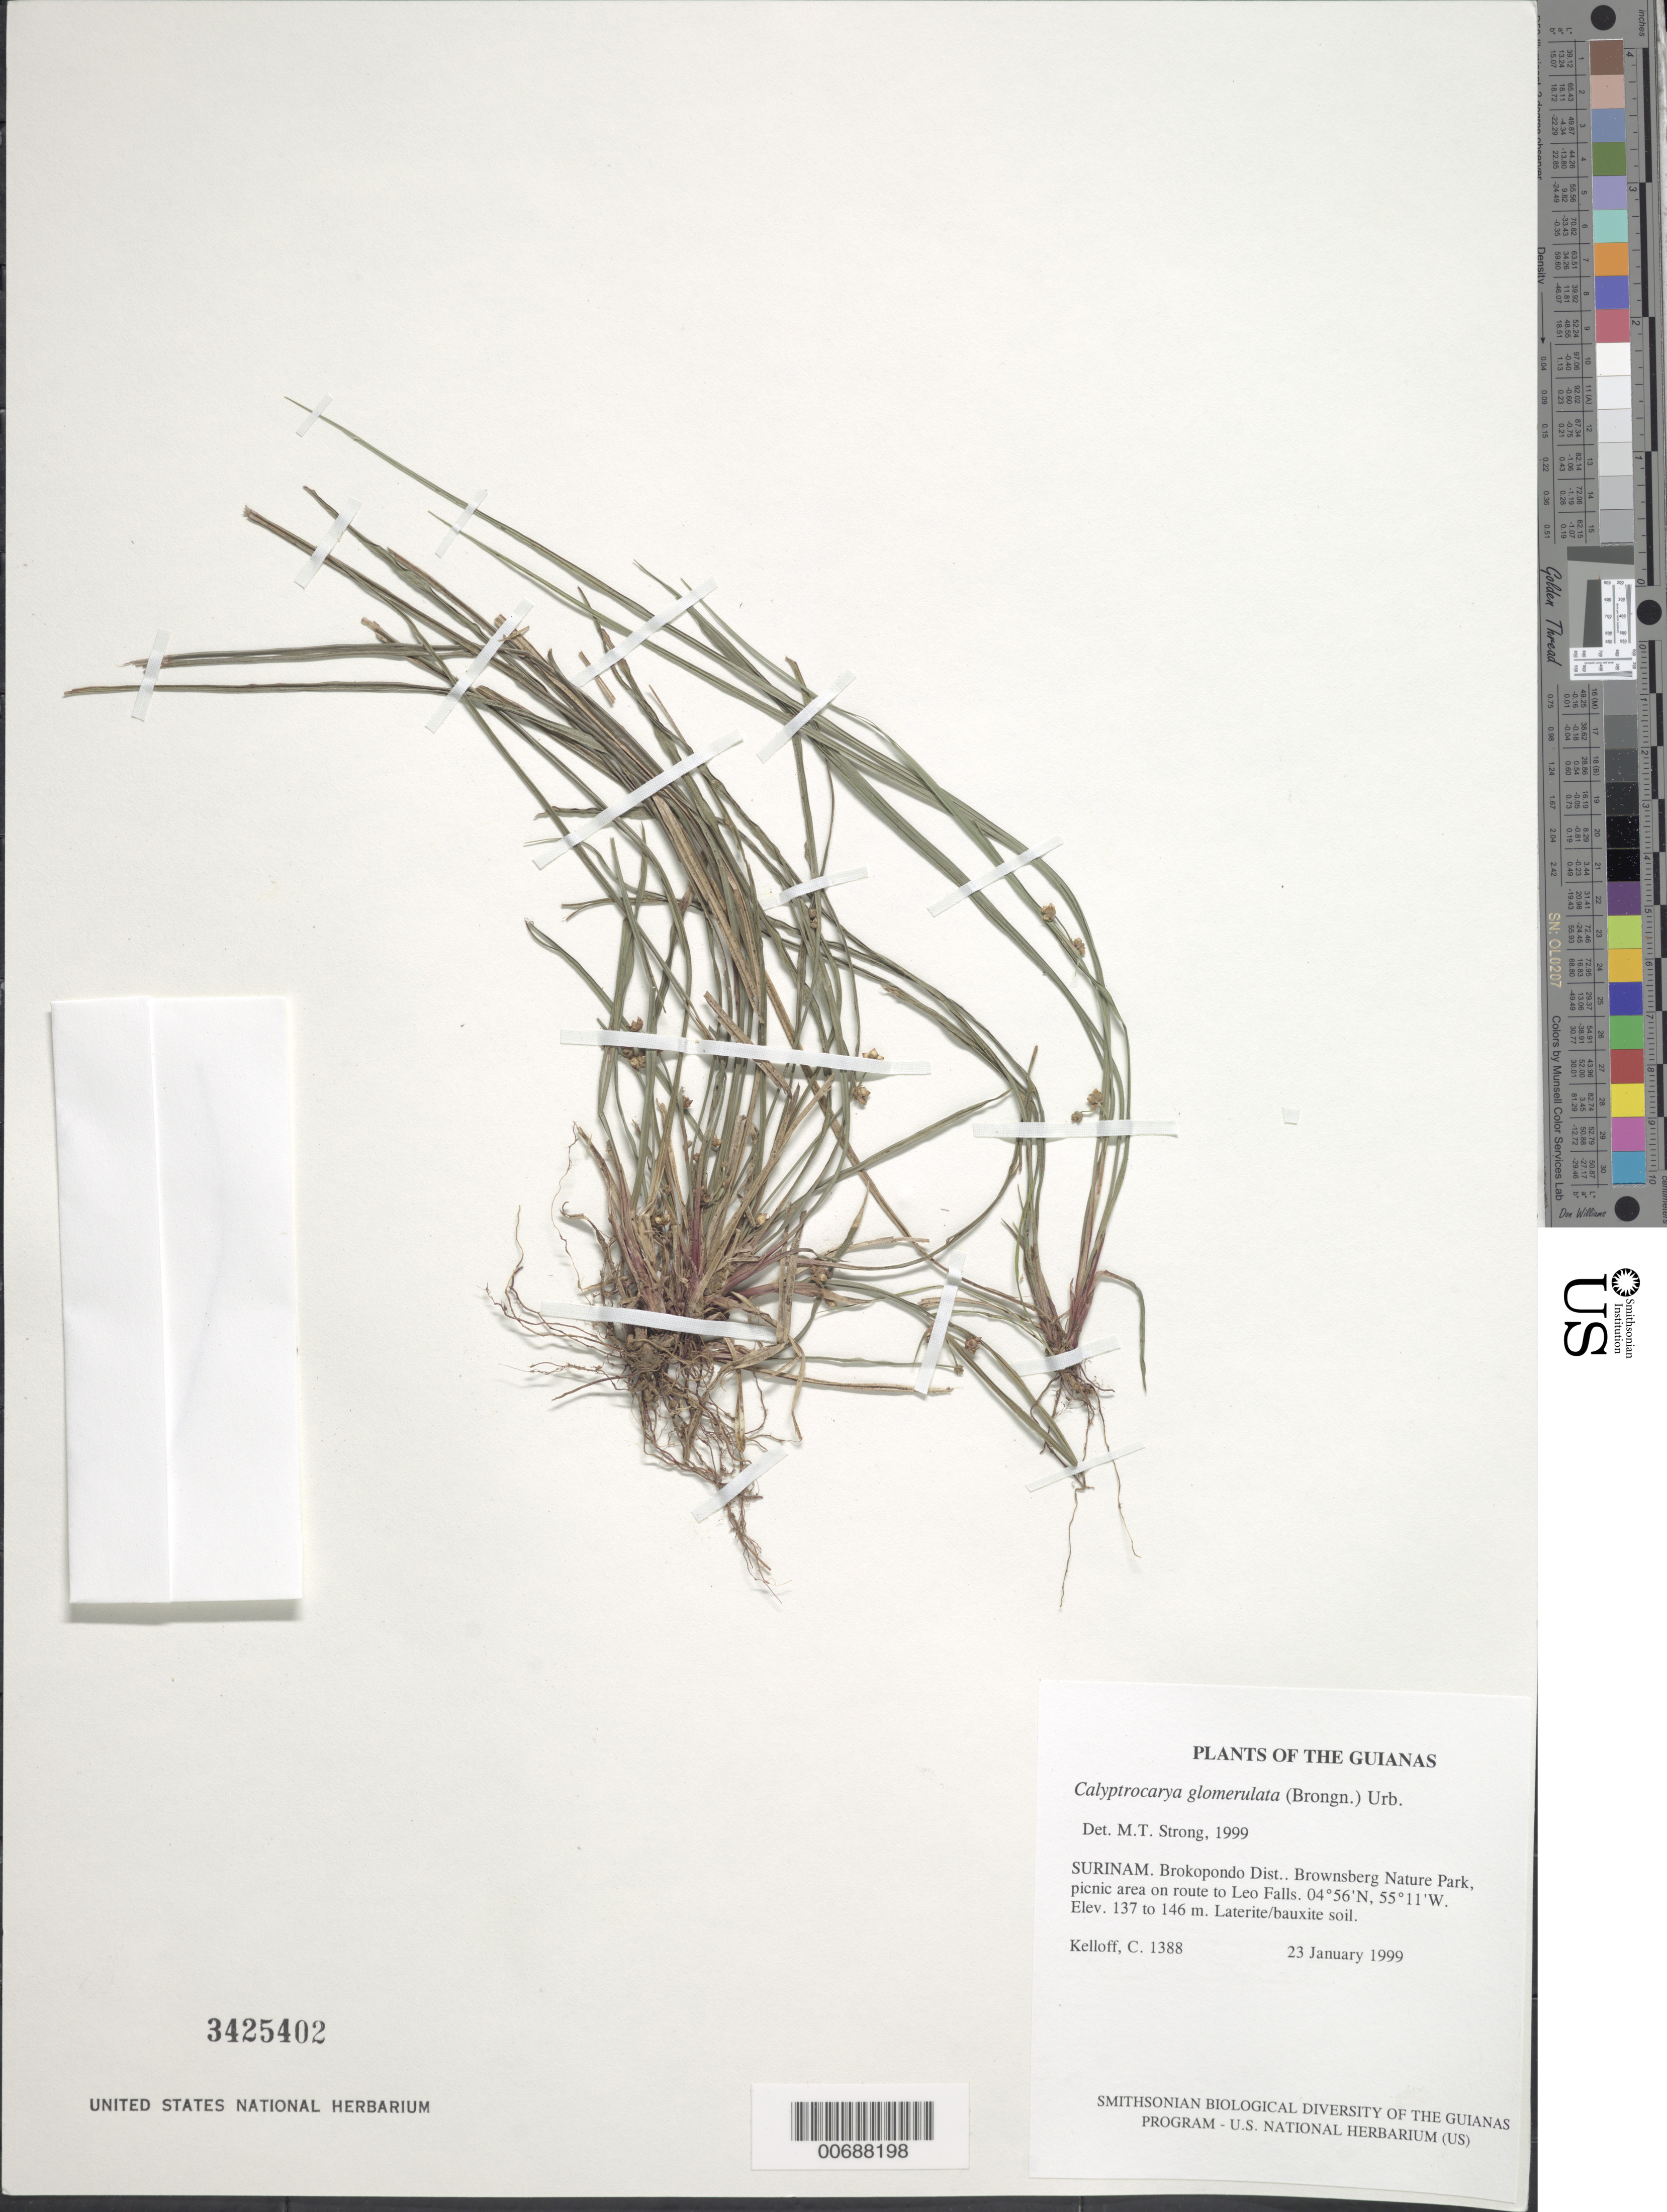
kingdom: Plantae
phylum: Tracheophyta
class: Liliopsida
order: Poales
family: Cyperaceae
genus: Calyptrocarya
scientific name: Calyptrocarya glomerulata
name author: (Brongn.) Urb.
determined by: Strong, M. T., (US), Smithsonian Institution - National Museum of Natural History (UNITED STATES)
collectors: C. L. Kelloff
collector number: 1388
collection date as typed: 23 January 1999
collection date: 1999-01-23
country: Suriname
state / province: Brokopondo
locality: Brownsberg Nature Park, picnic area on route to Leo Falls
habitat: Laterite/bauxite soil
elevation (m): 137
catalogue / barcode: US 3425402